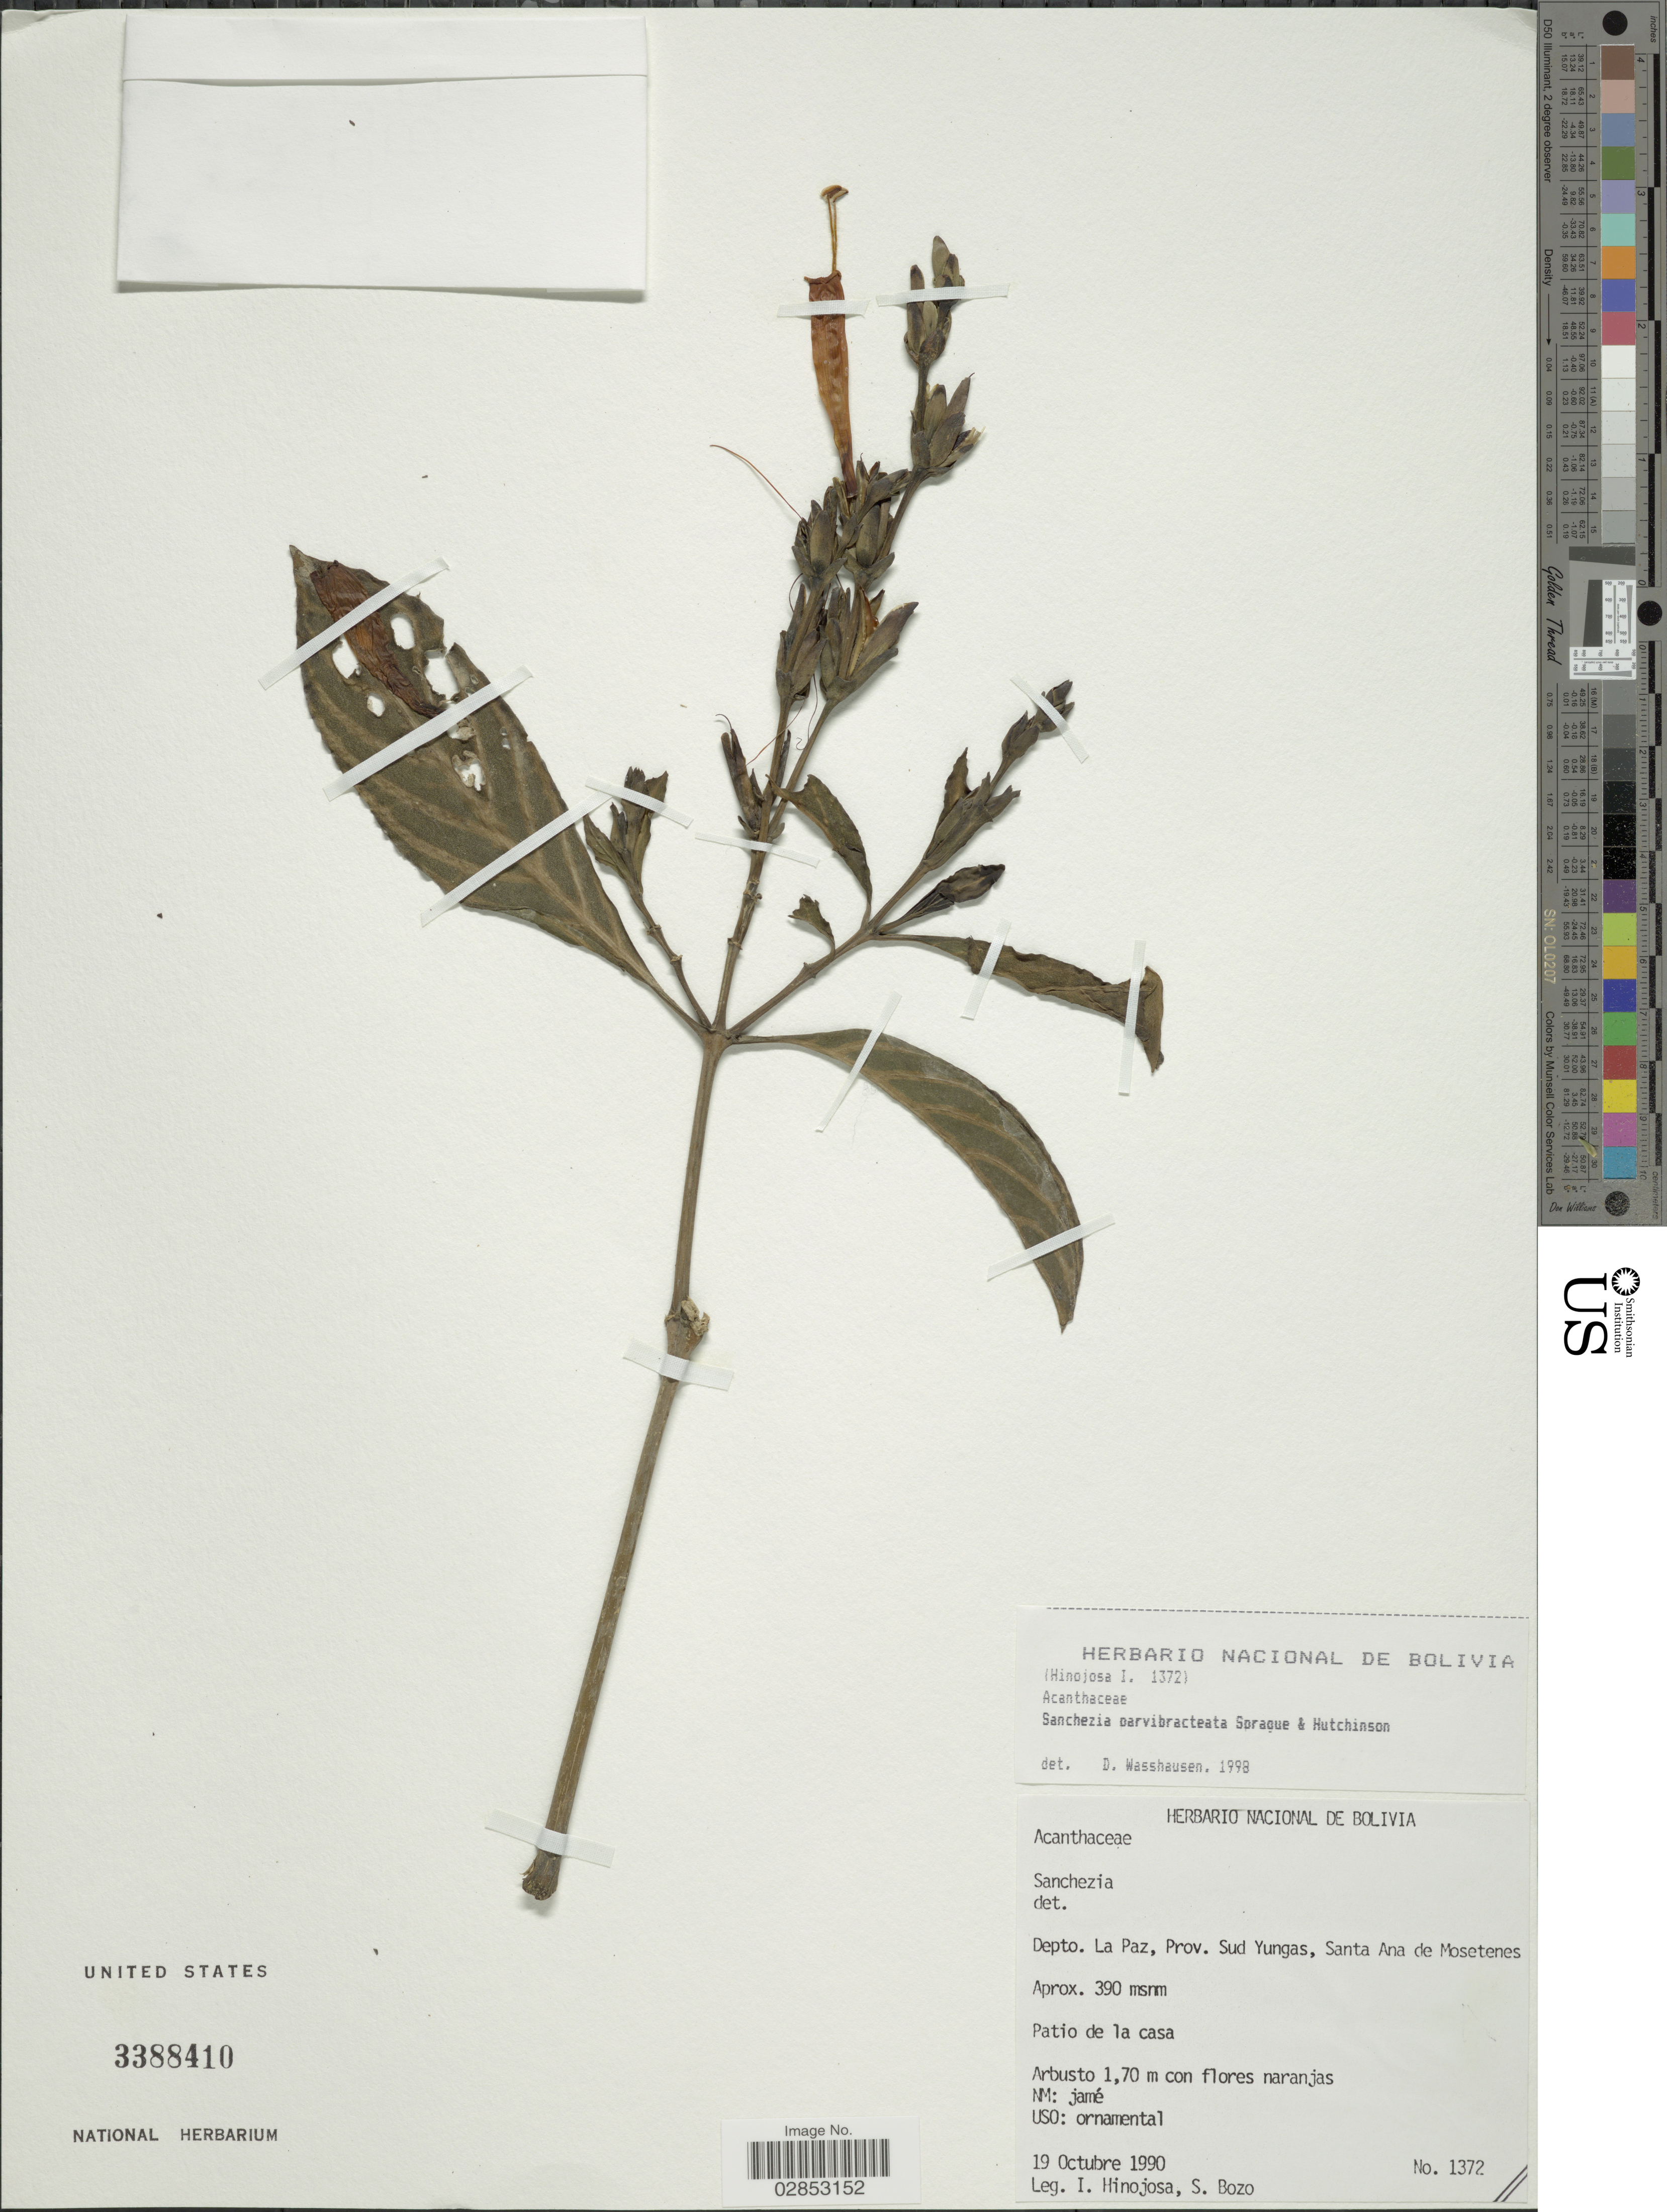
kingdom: Plantae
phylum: Tracheophyta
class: Magnoliopsida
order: Lamiales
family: Acanthaceae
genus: Sanchezia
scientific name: Sanchezia tigrina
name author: Leonard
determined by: Azevedo, Igor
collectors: I. Hinojosa & S. Bozo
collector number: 1372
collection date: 1990-10-19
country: Bolivia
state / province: La Paz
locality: Depto. La Paz, Sud Yungas, Santa Ana de Mosetenes.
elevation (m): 390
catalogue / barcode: US 3388410